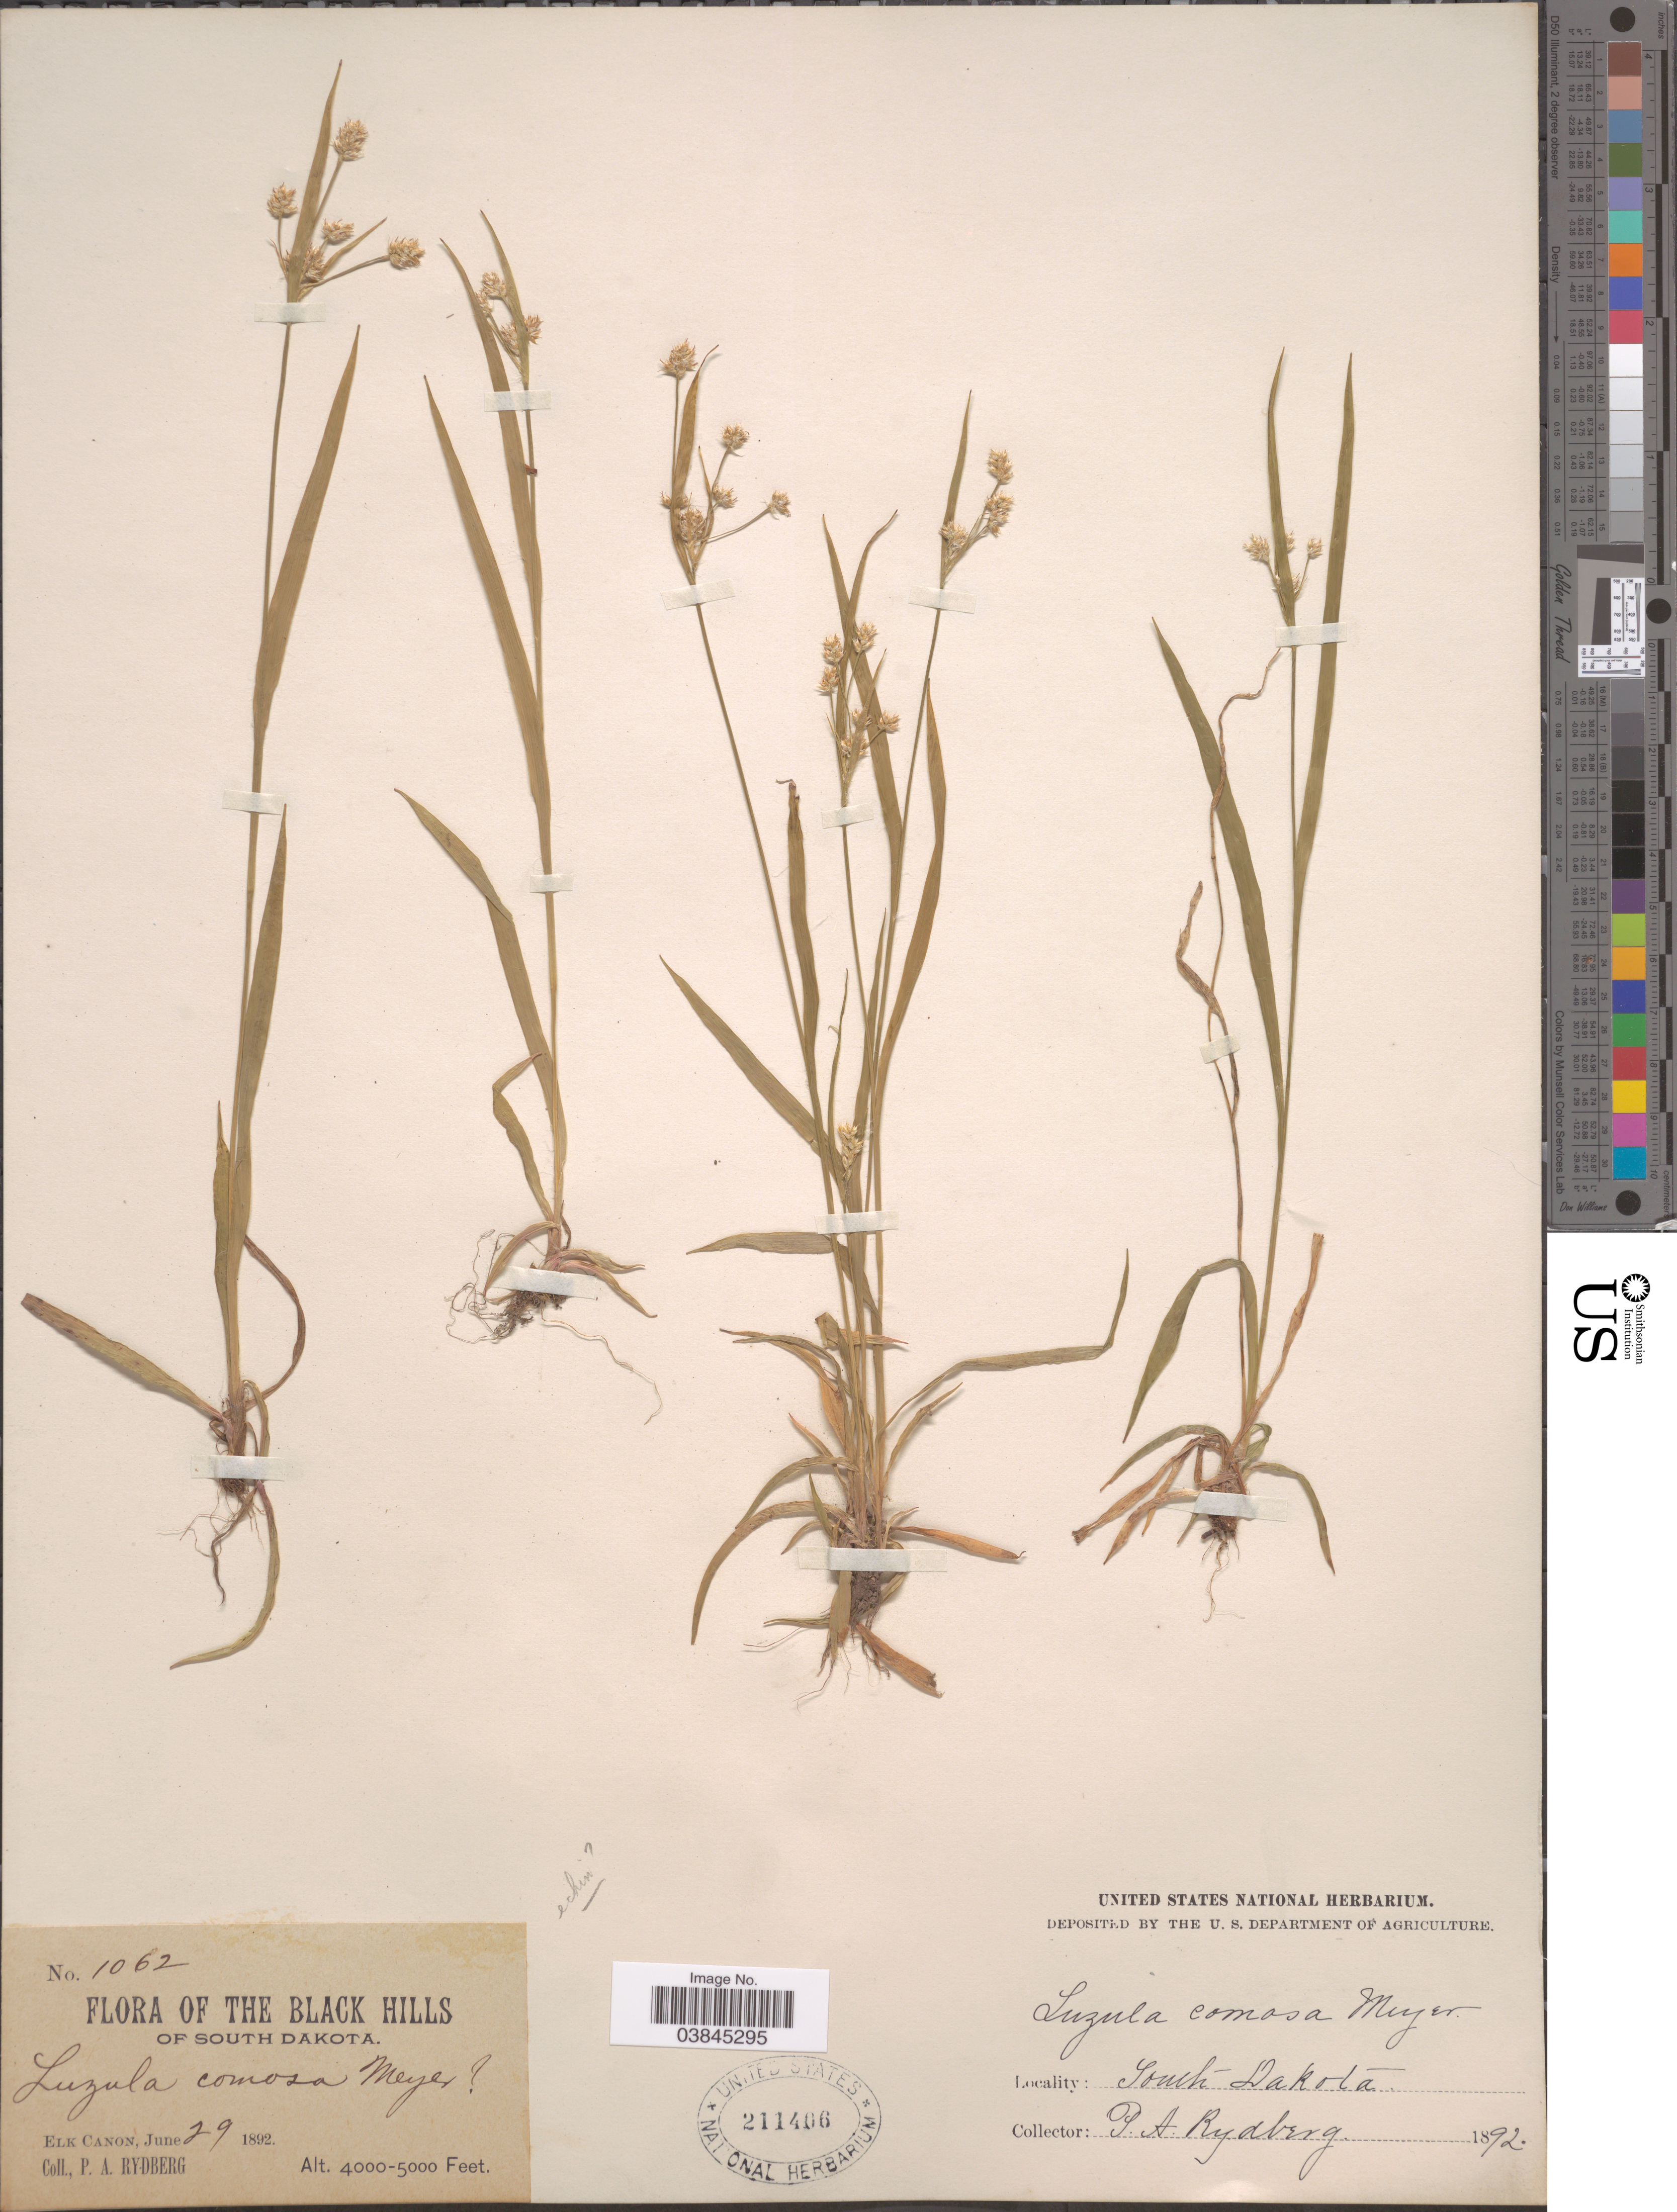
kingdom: Plantae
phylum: Tracheophyta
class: Liliopsida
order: Poales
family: Juncaceae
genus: Luzula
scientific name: Luzula campestris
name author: (L.) DC.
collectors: P. A. Rydberg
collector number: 1062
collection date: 1892-06-29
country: United States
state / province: South Dakota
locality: The Black Hills of South Dakota. Elk Canon.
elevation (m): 1219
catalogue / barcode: US 211406